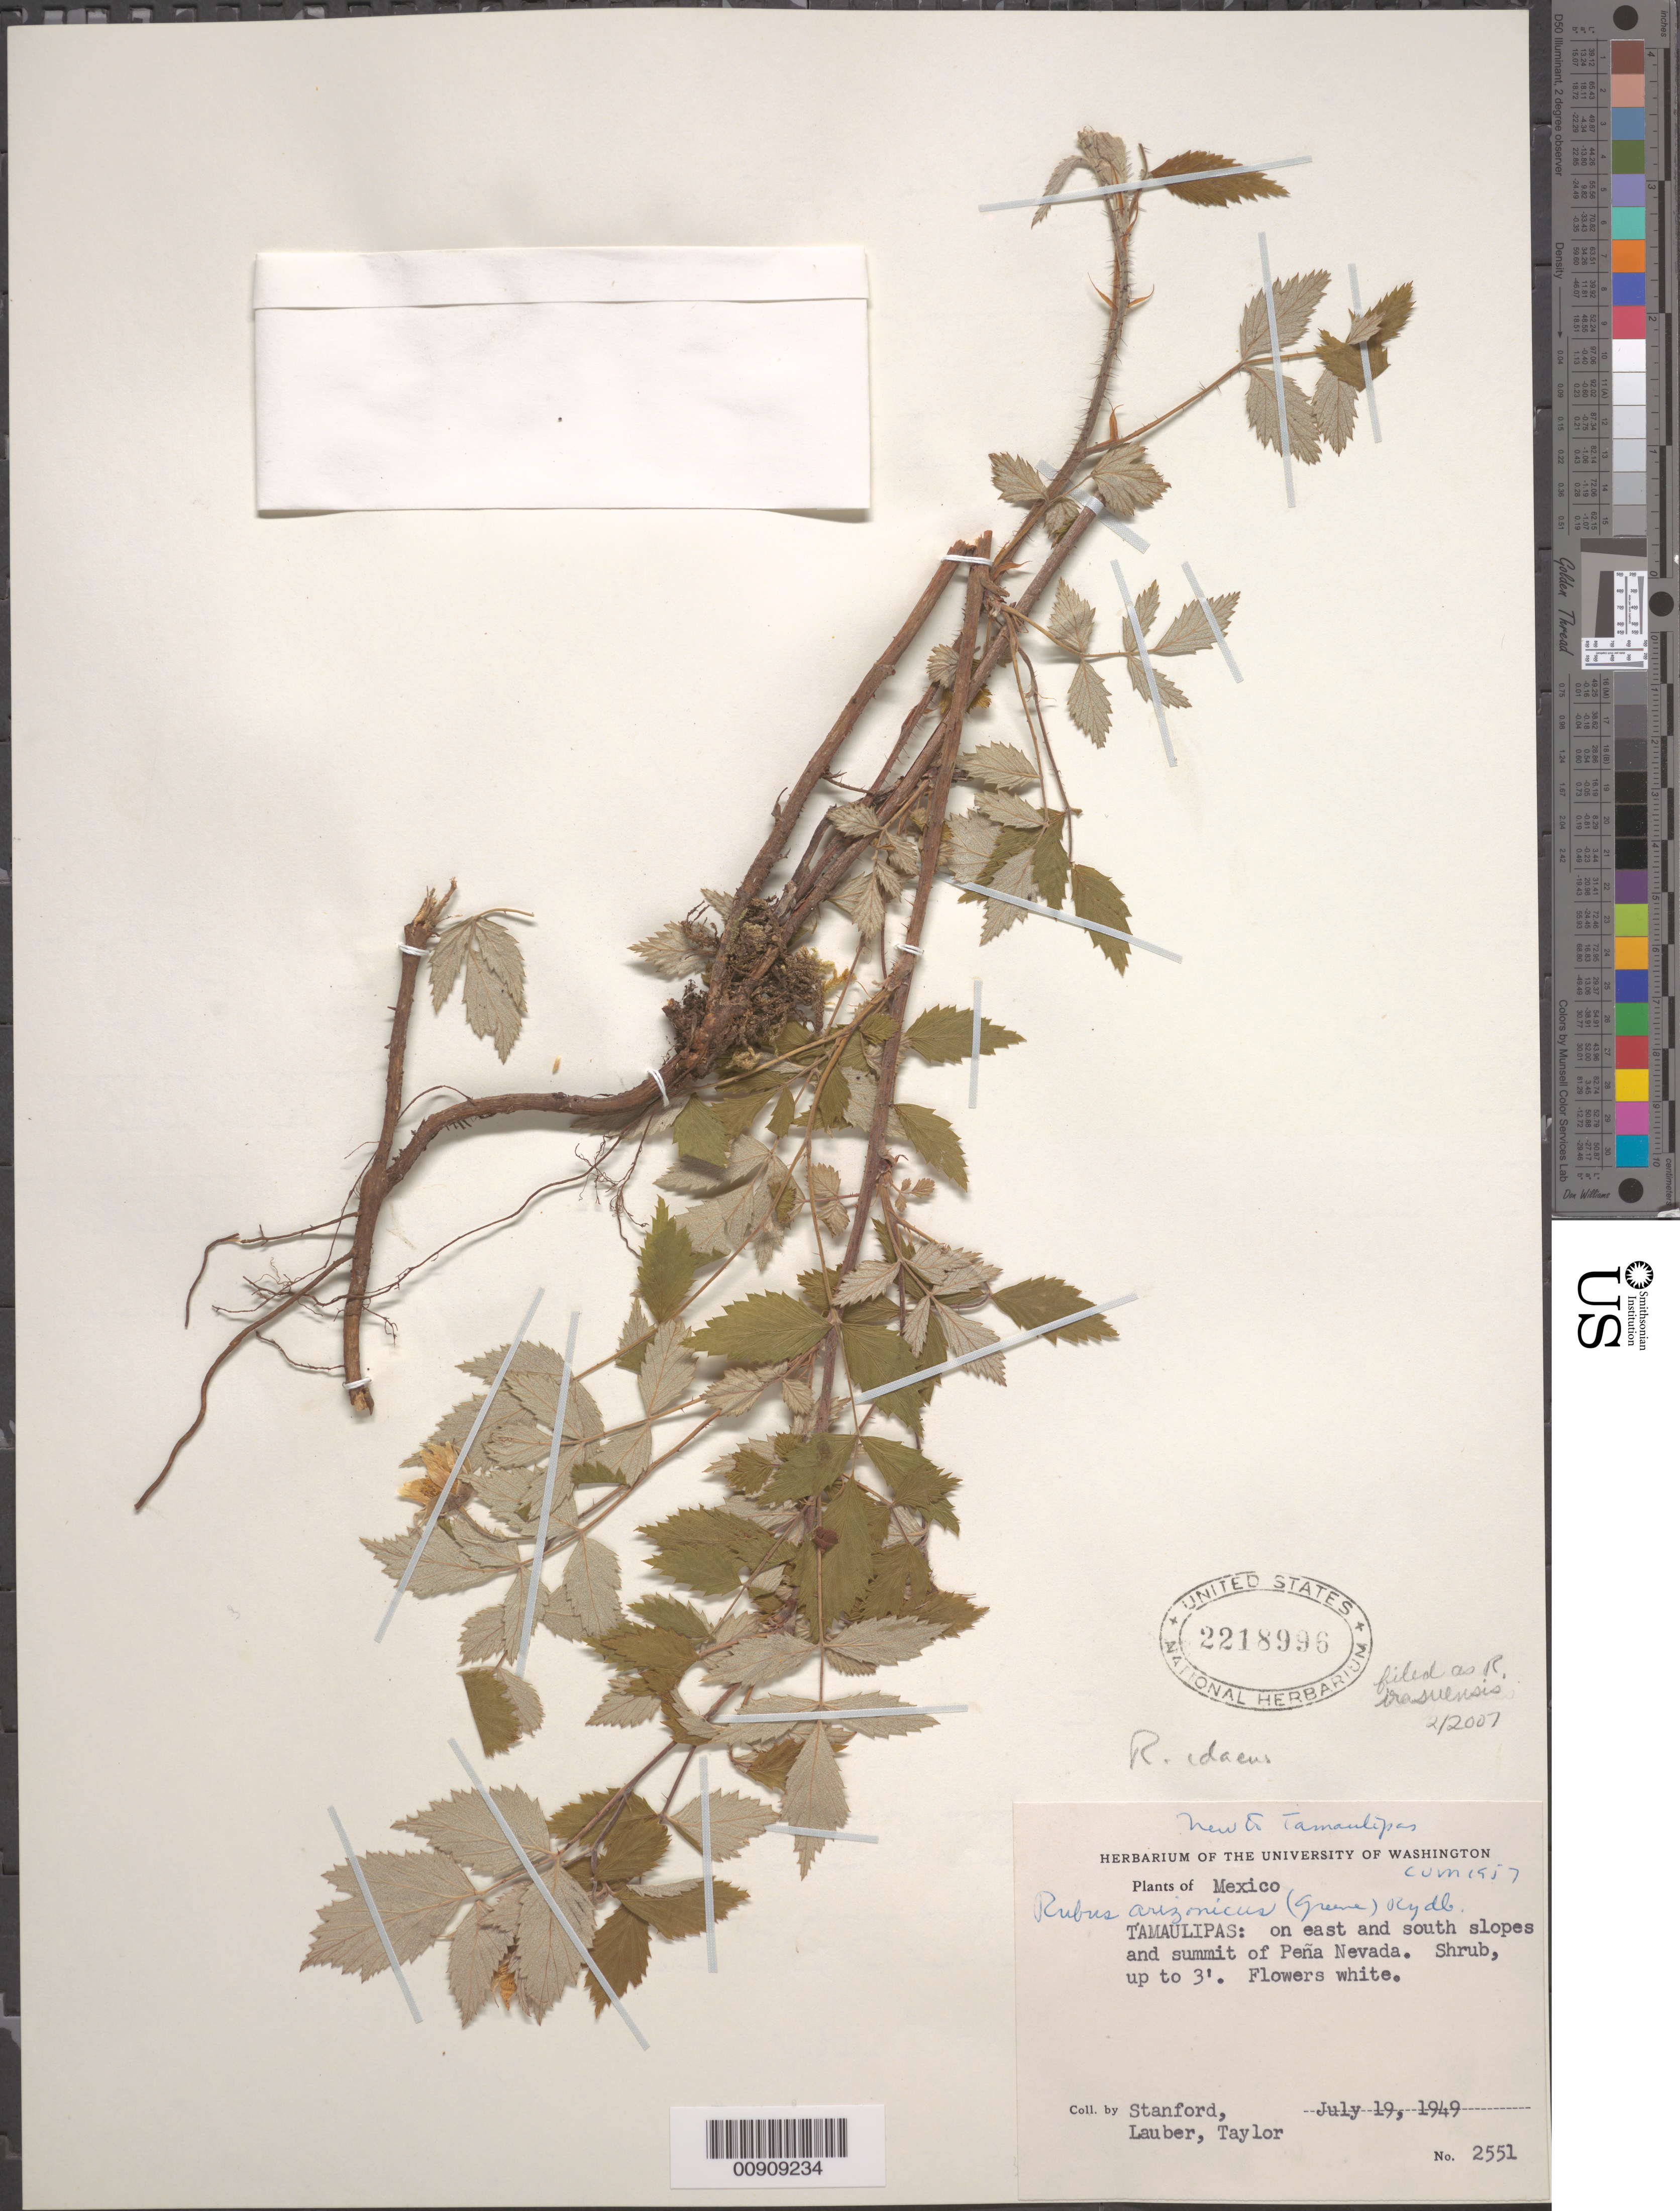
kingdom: Plantae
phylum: Tracheophyta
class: Magnoliopsida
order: Rosales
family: Rosaceae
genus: Rubus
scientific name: Rubus irasuensis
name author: Liebm.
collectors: -. Stanford, Lauber, -- & -- Taylor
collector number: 2551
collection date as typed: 19 Jul 1949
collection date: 1949-07-19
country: Mexico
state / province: Tamaulipas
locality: On SE slopes and summit of Peña Nevada, Tamaulipas.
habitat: Shrub.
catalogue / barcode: US 2218996